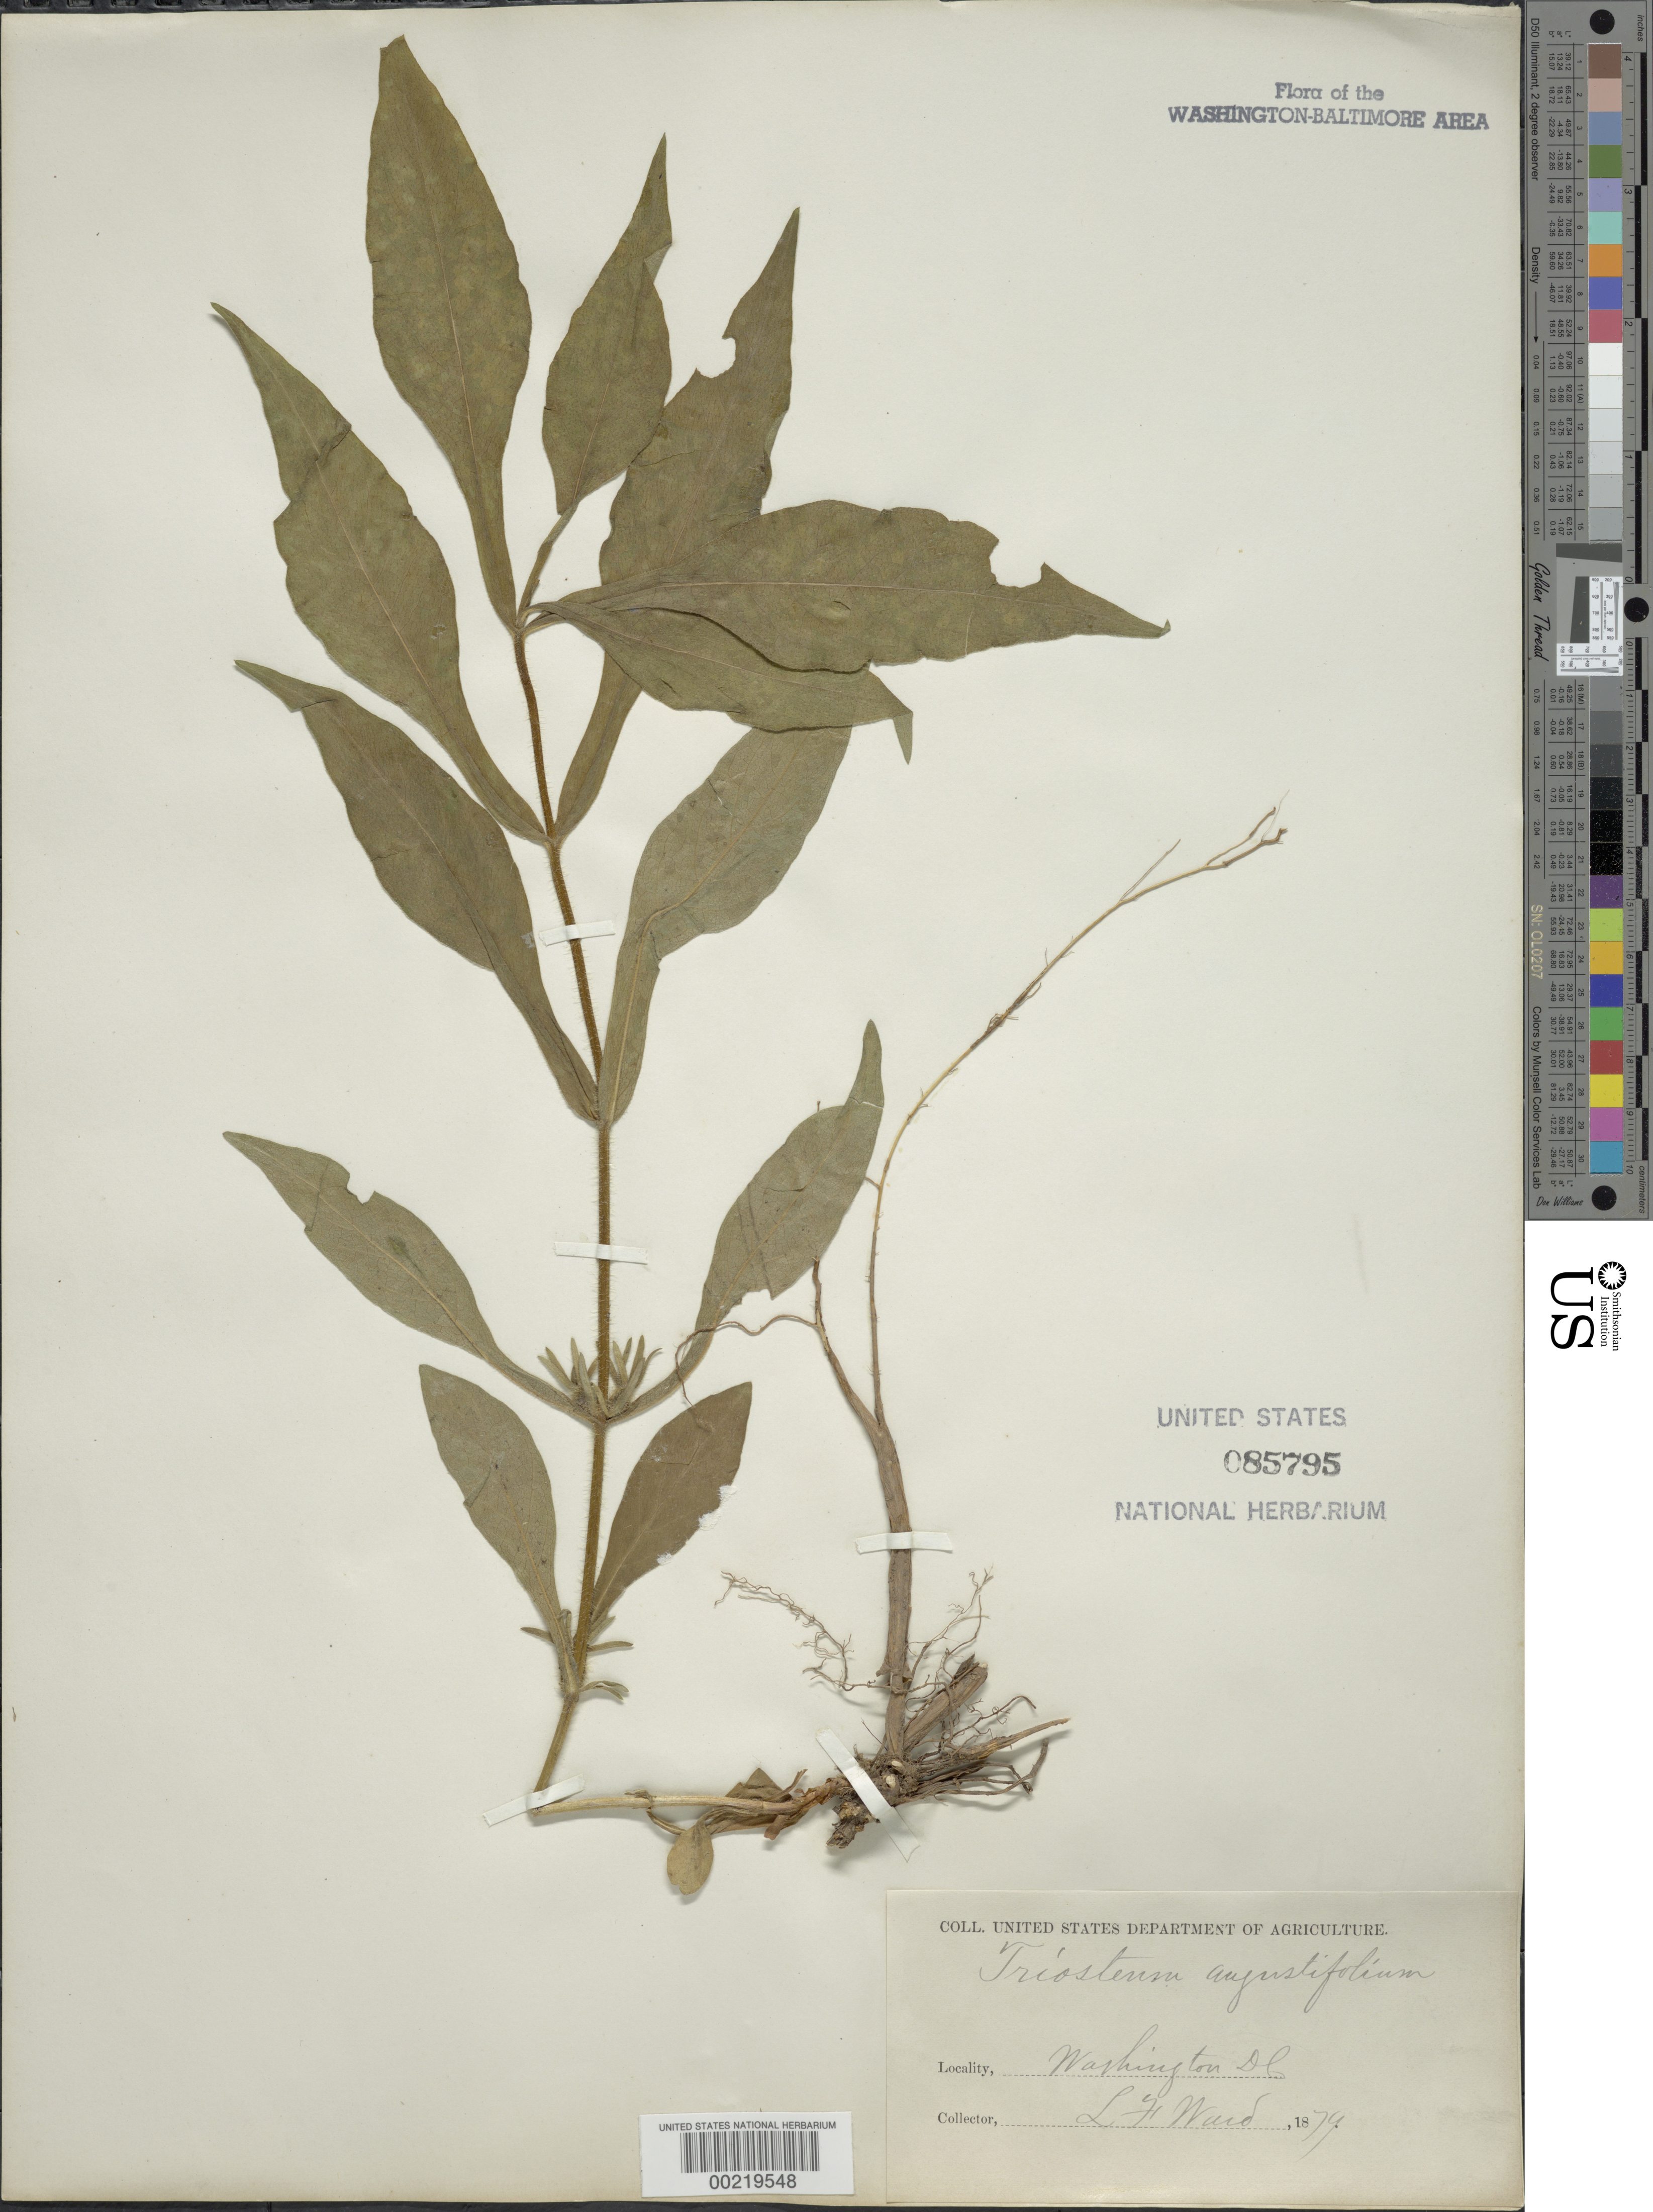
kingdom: Plantae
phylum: Tracheophyta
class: Magnoliopsida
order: Dipsacales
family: Caprifoliaceae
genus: Triosteum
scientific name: Triosteum angustifolium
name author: L.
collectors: L. F. Ward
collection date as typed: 1879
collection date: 1879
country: United States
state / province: District of Columbia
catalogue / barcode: US 85795